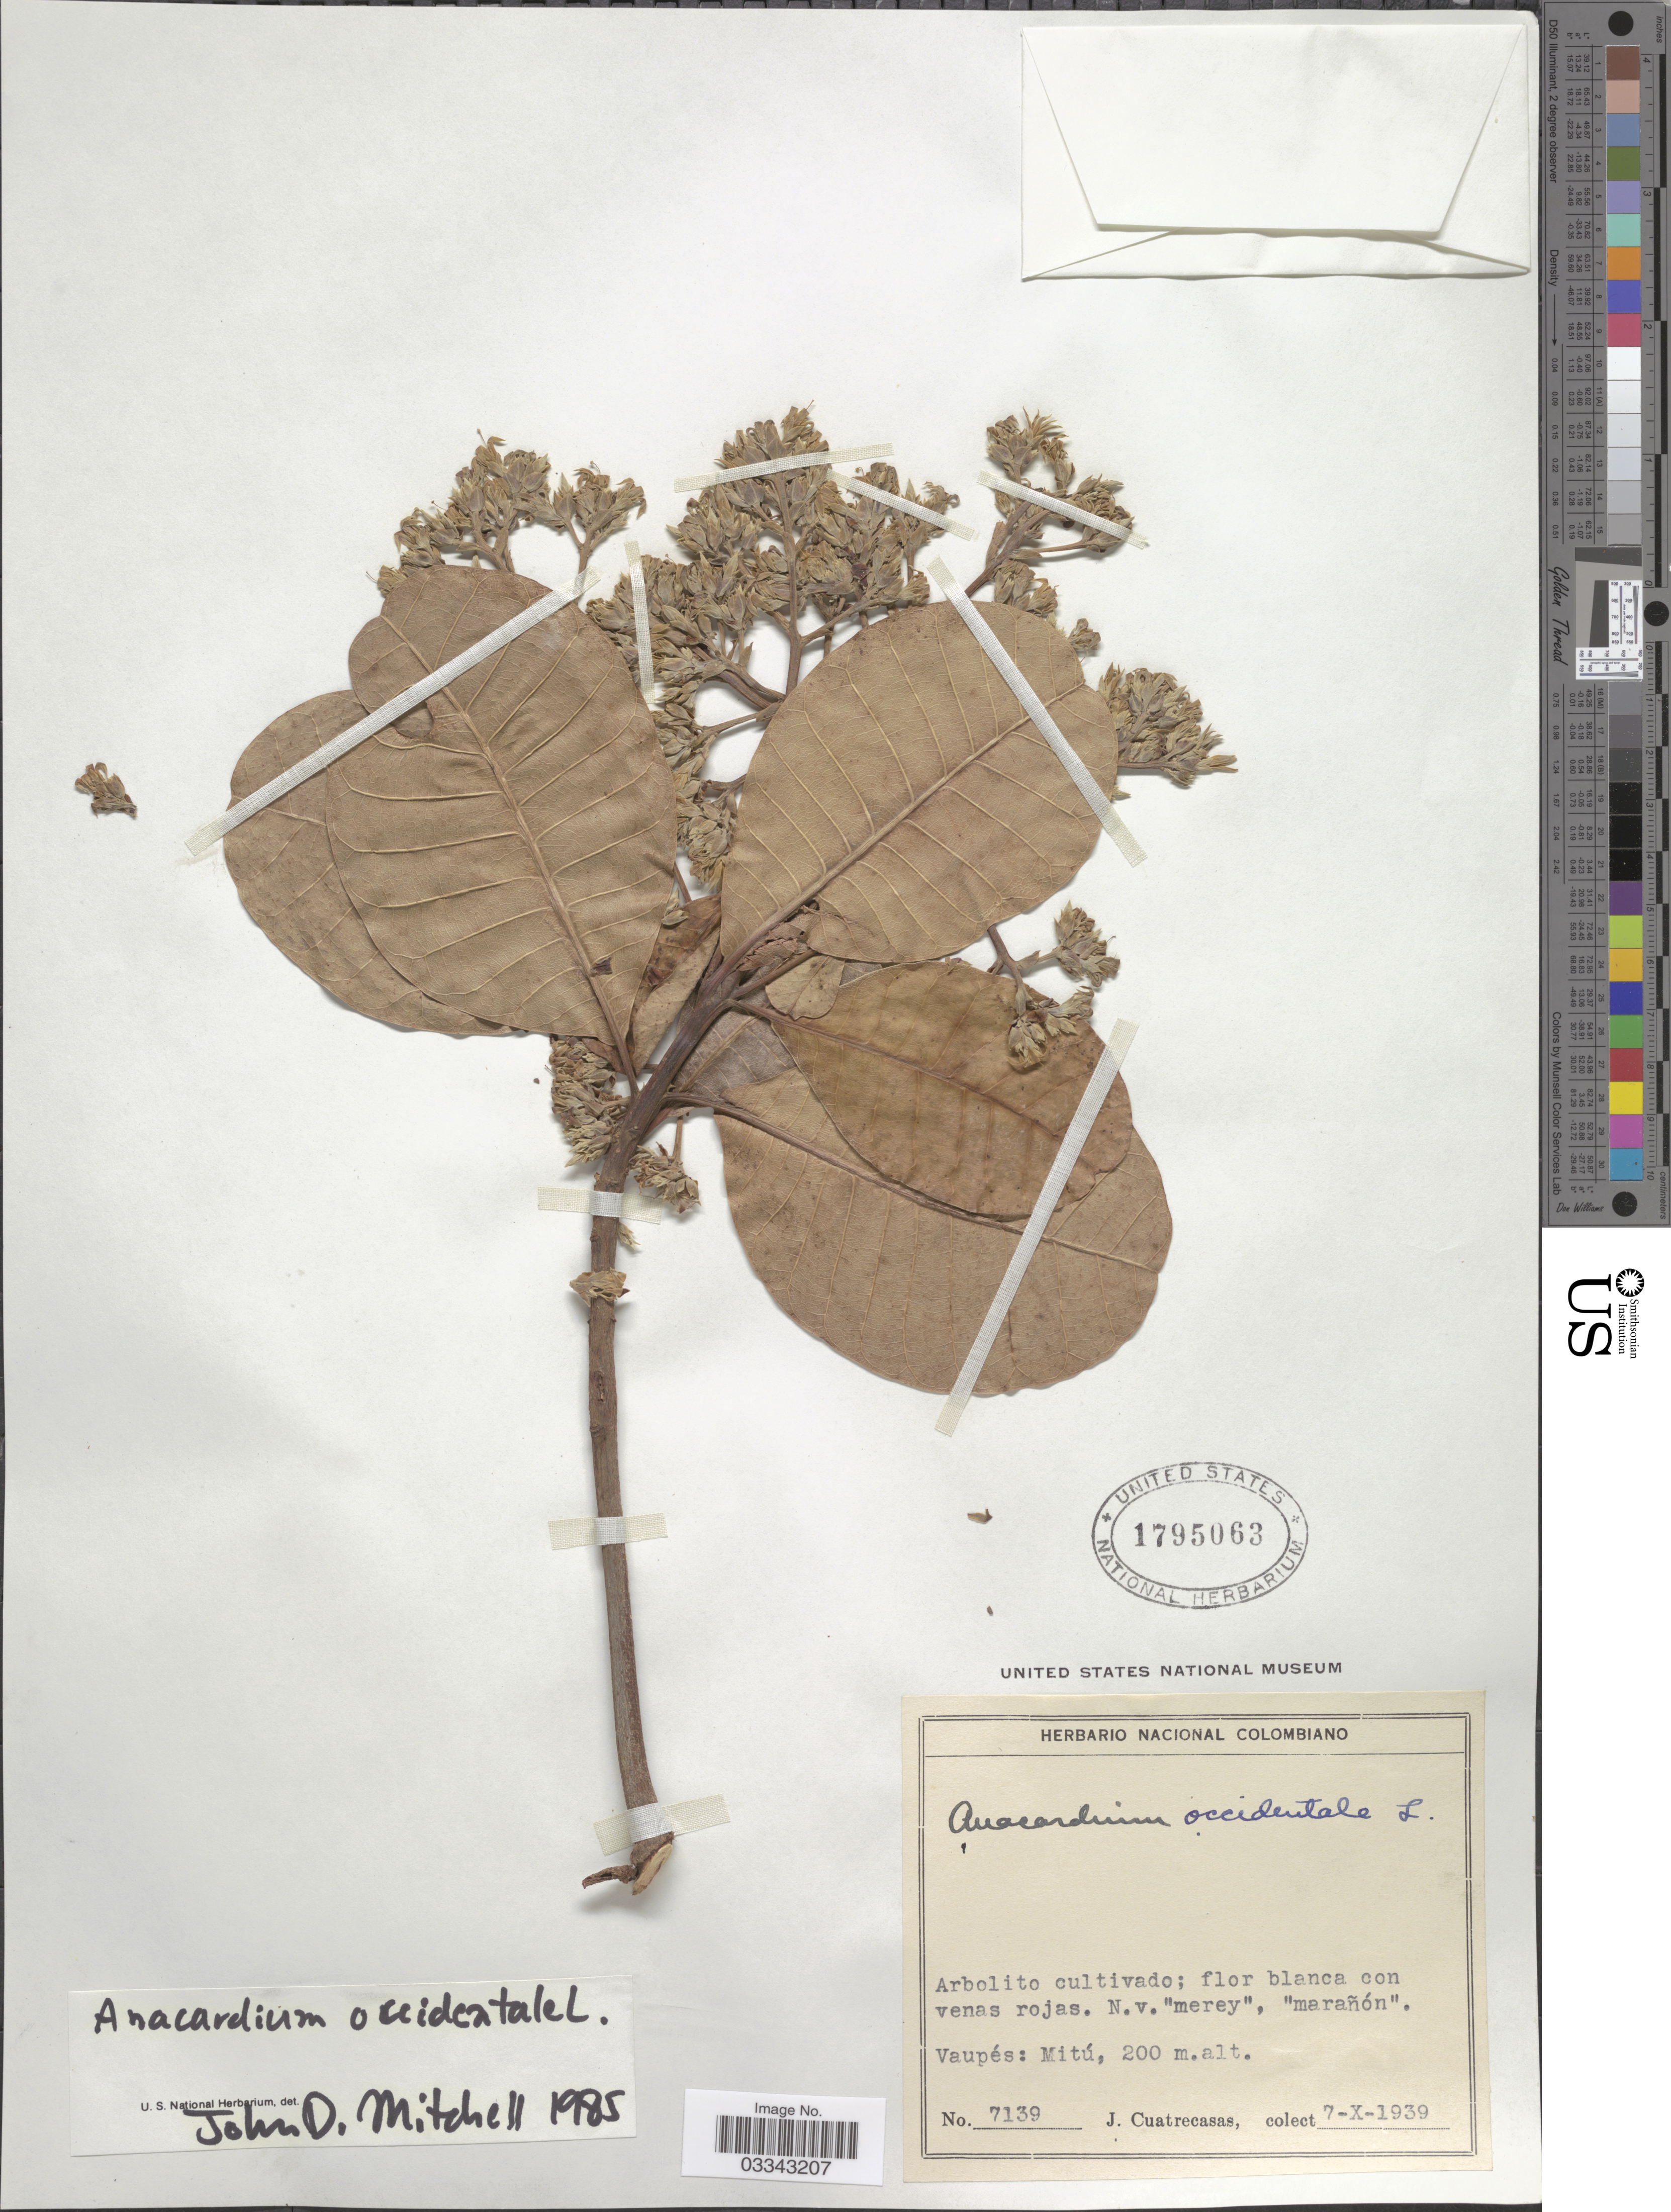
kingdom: Plantae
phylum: Tracheophyta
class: Magnoliopsida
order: Sapindales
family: Anacardiaceae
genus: Anacardium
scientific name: Anacardium occidentale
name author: L.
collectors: J. Cuatrecasas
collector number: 7139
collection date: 1939-10-07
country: Colombia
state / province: Vaupés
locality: Mitú.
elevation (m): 200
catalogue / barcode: US 1795063